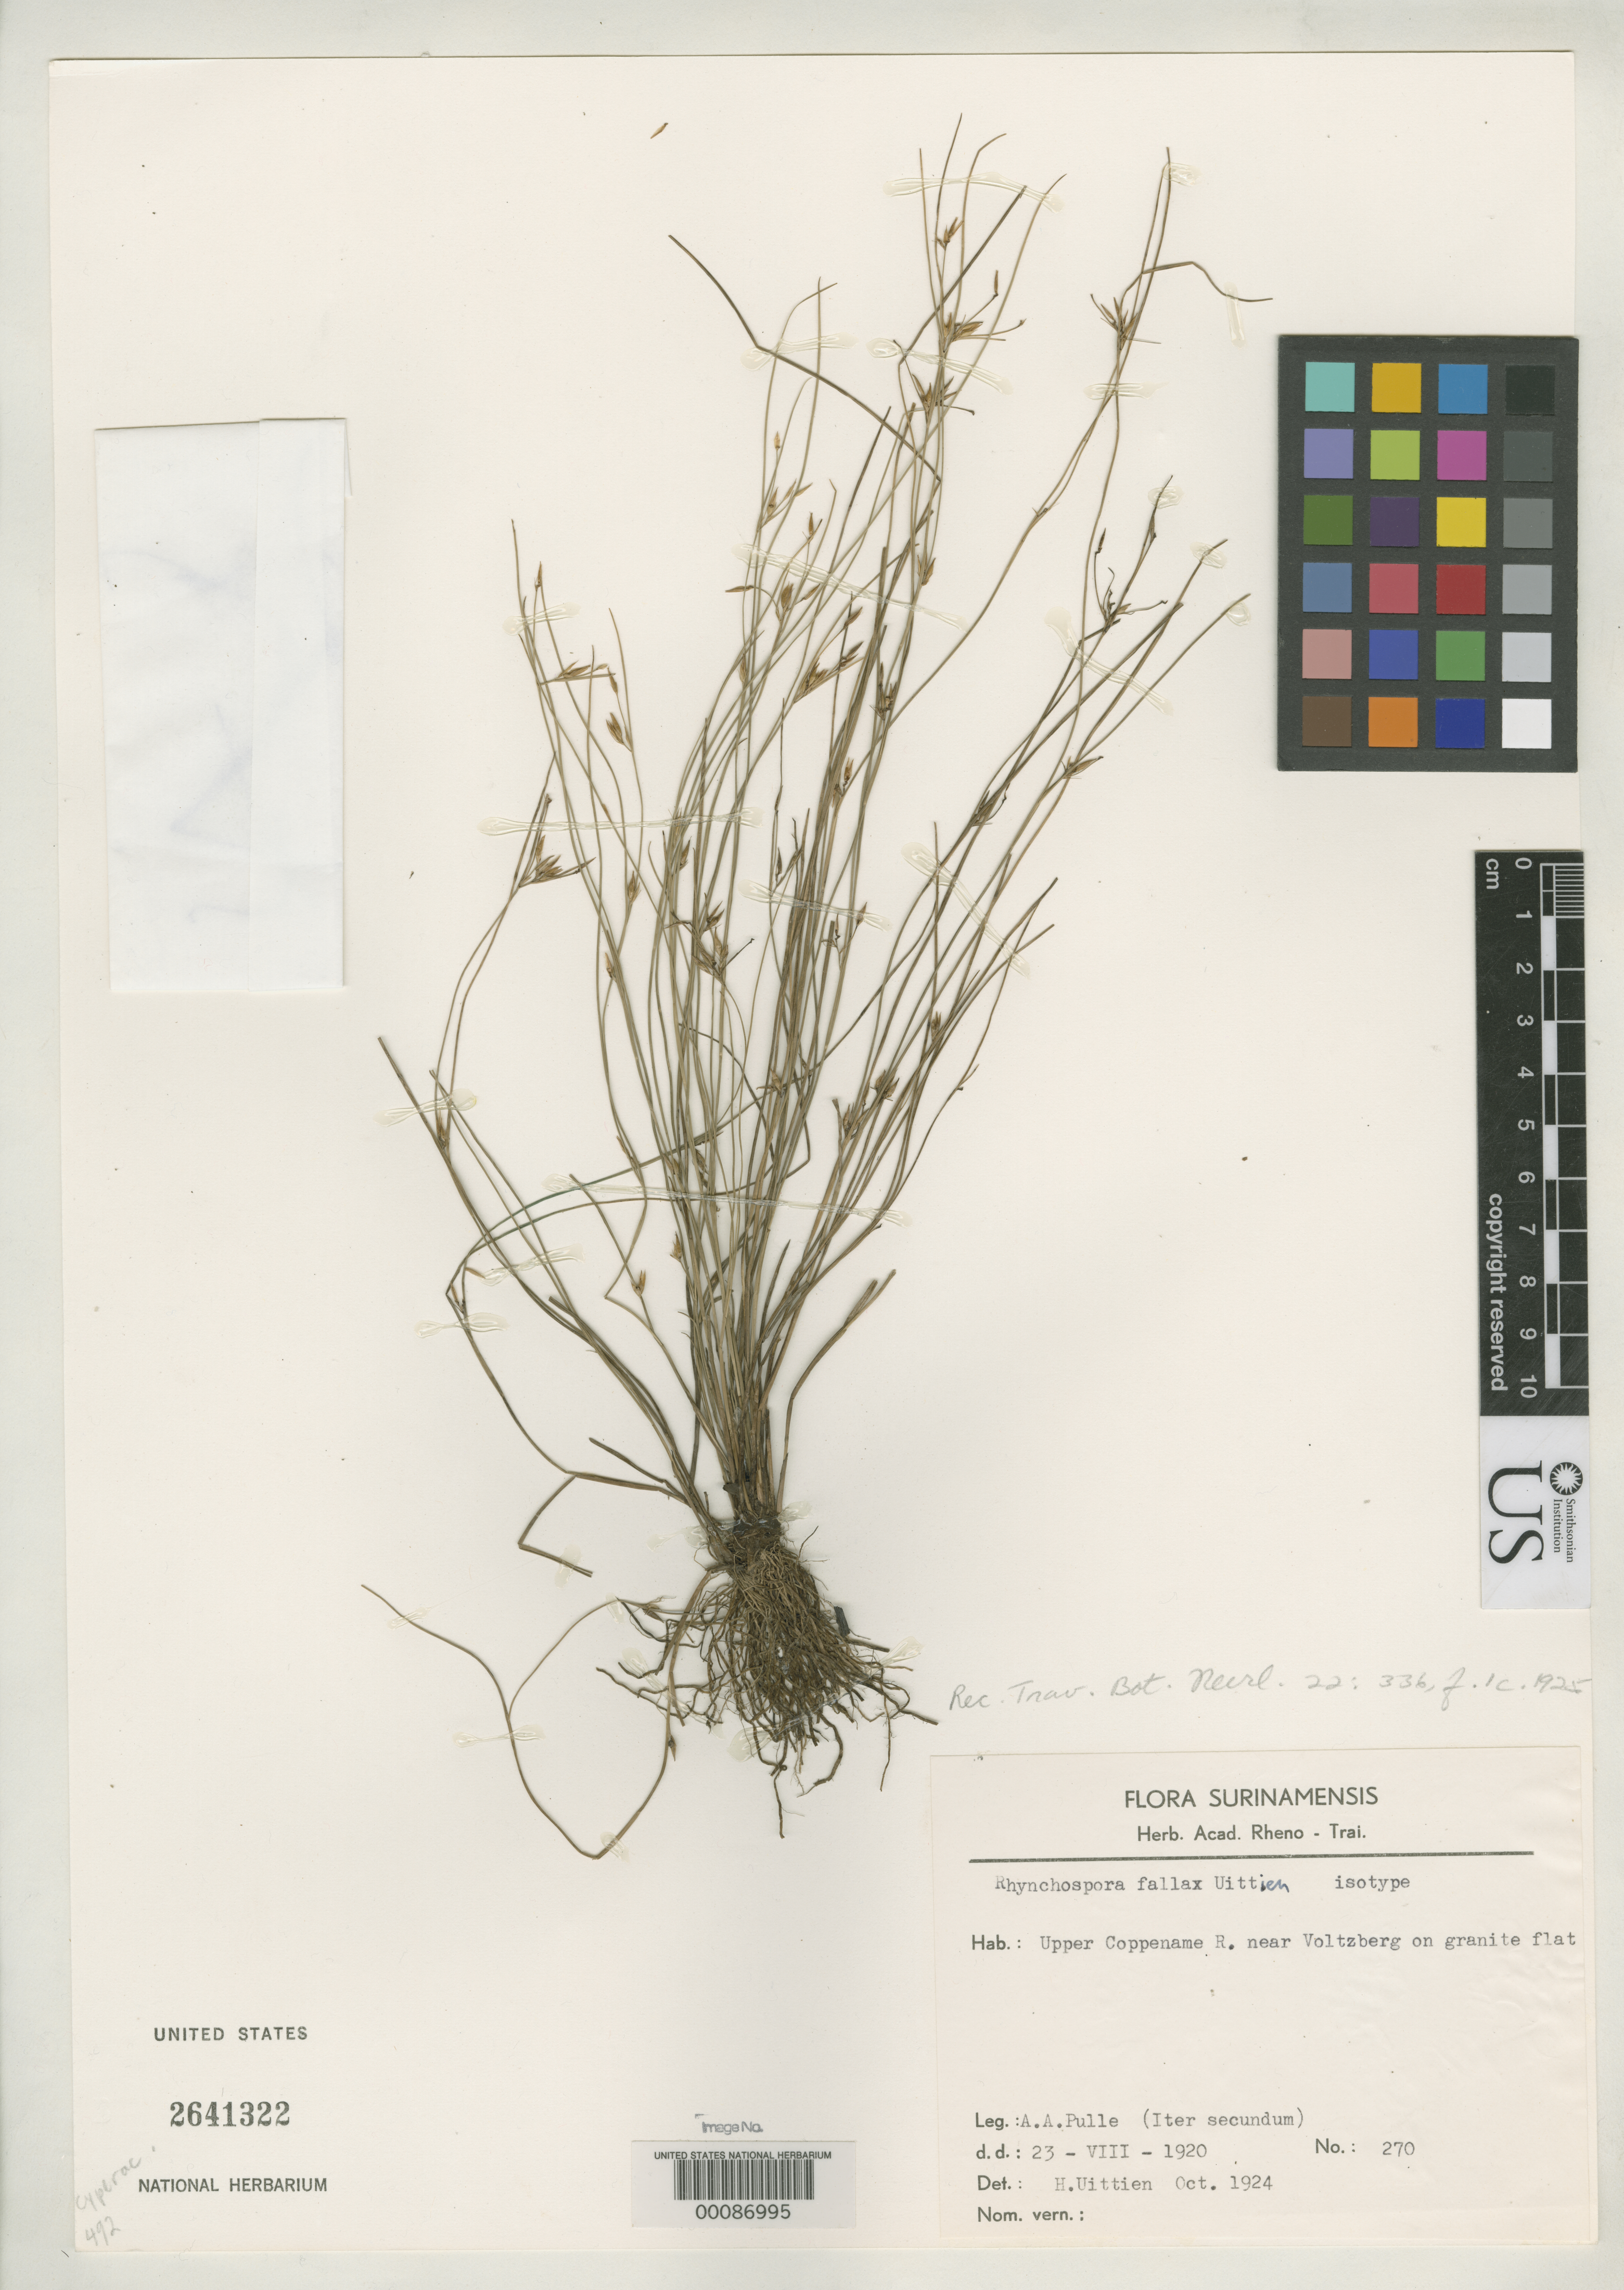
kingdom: Plantae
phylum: Tracheophyta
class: Liliopsida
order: Poales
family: Cyperaceae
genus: Rhynchospora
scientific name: Rhynchospora fallax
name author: Uittien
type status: Isotype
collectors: A. A. Pulle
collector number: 270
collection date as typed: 23 Aug 1920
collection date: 1920-08-23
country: Suriname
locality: Upper Coppename River near Voltzberg.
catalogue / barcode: US 2641322